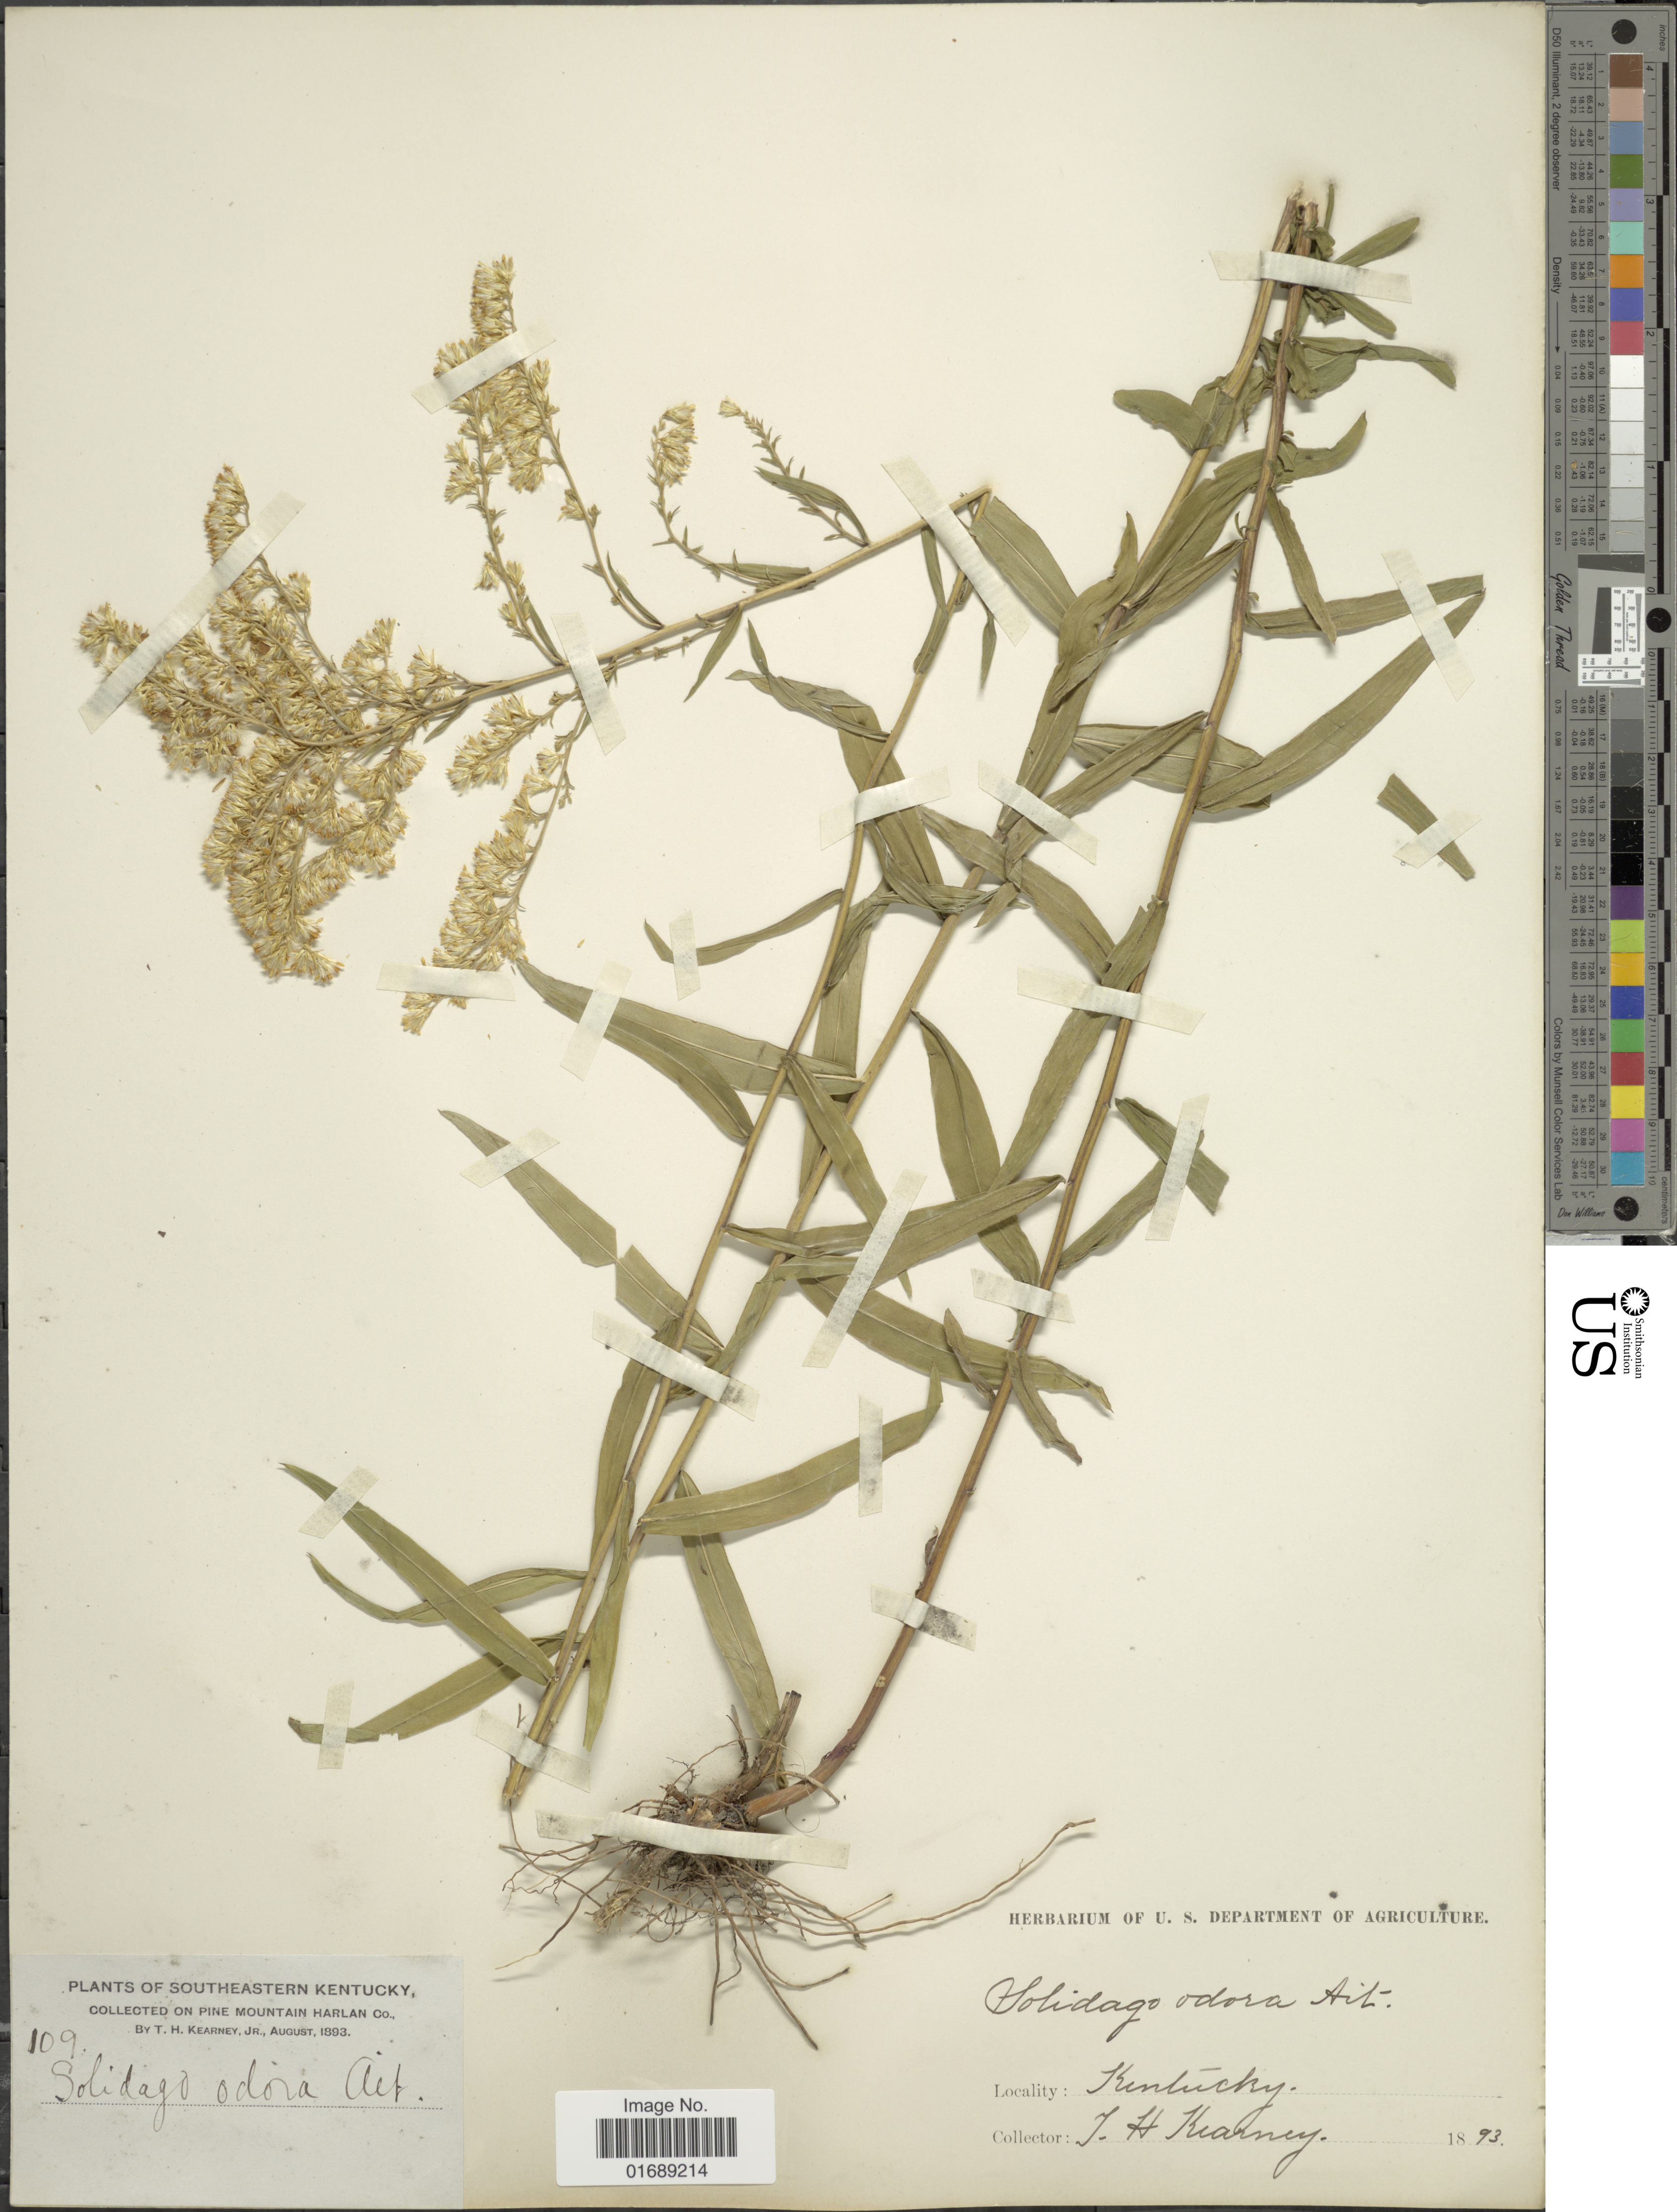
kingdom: Plantae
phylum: Tracheophyta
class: Magnoliopsida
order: Asterales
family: Asteraceae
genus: Solidago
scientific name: Solidago odora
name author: Aiton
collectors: T. H. Kearney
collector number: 109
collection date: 1893-08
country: United States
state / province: Kentucky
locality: Southeastern Kentucky, Pine Mountain Harlan Co.